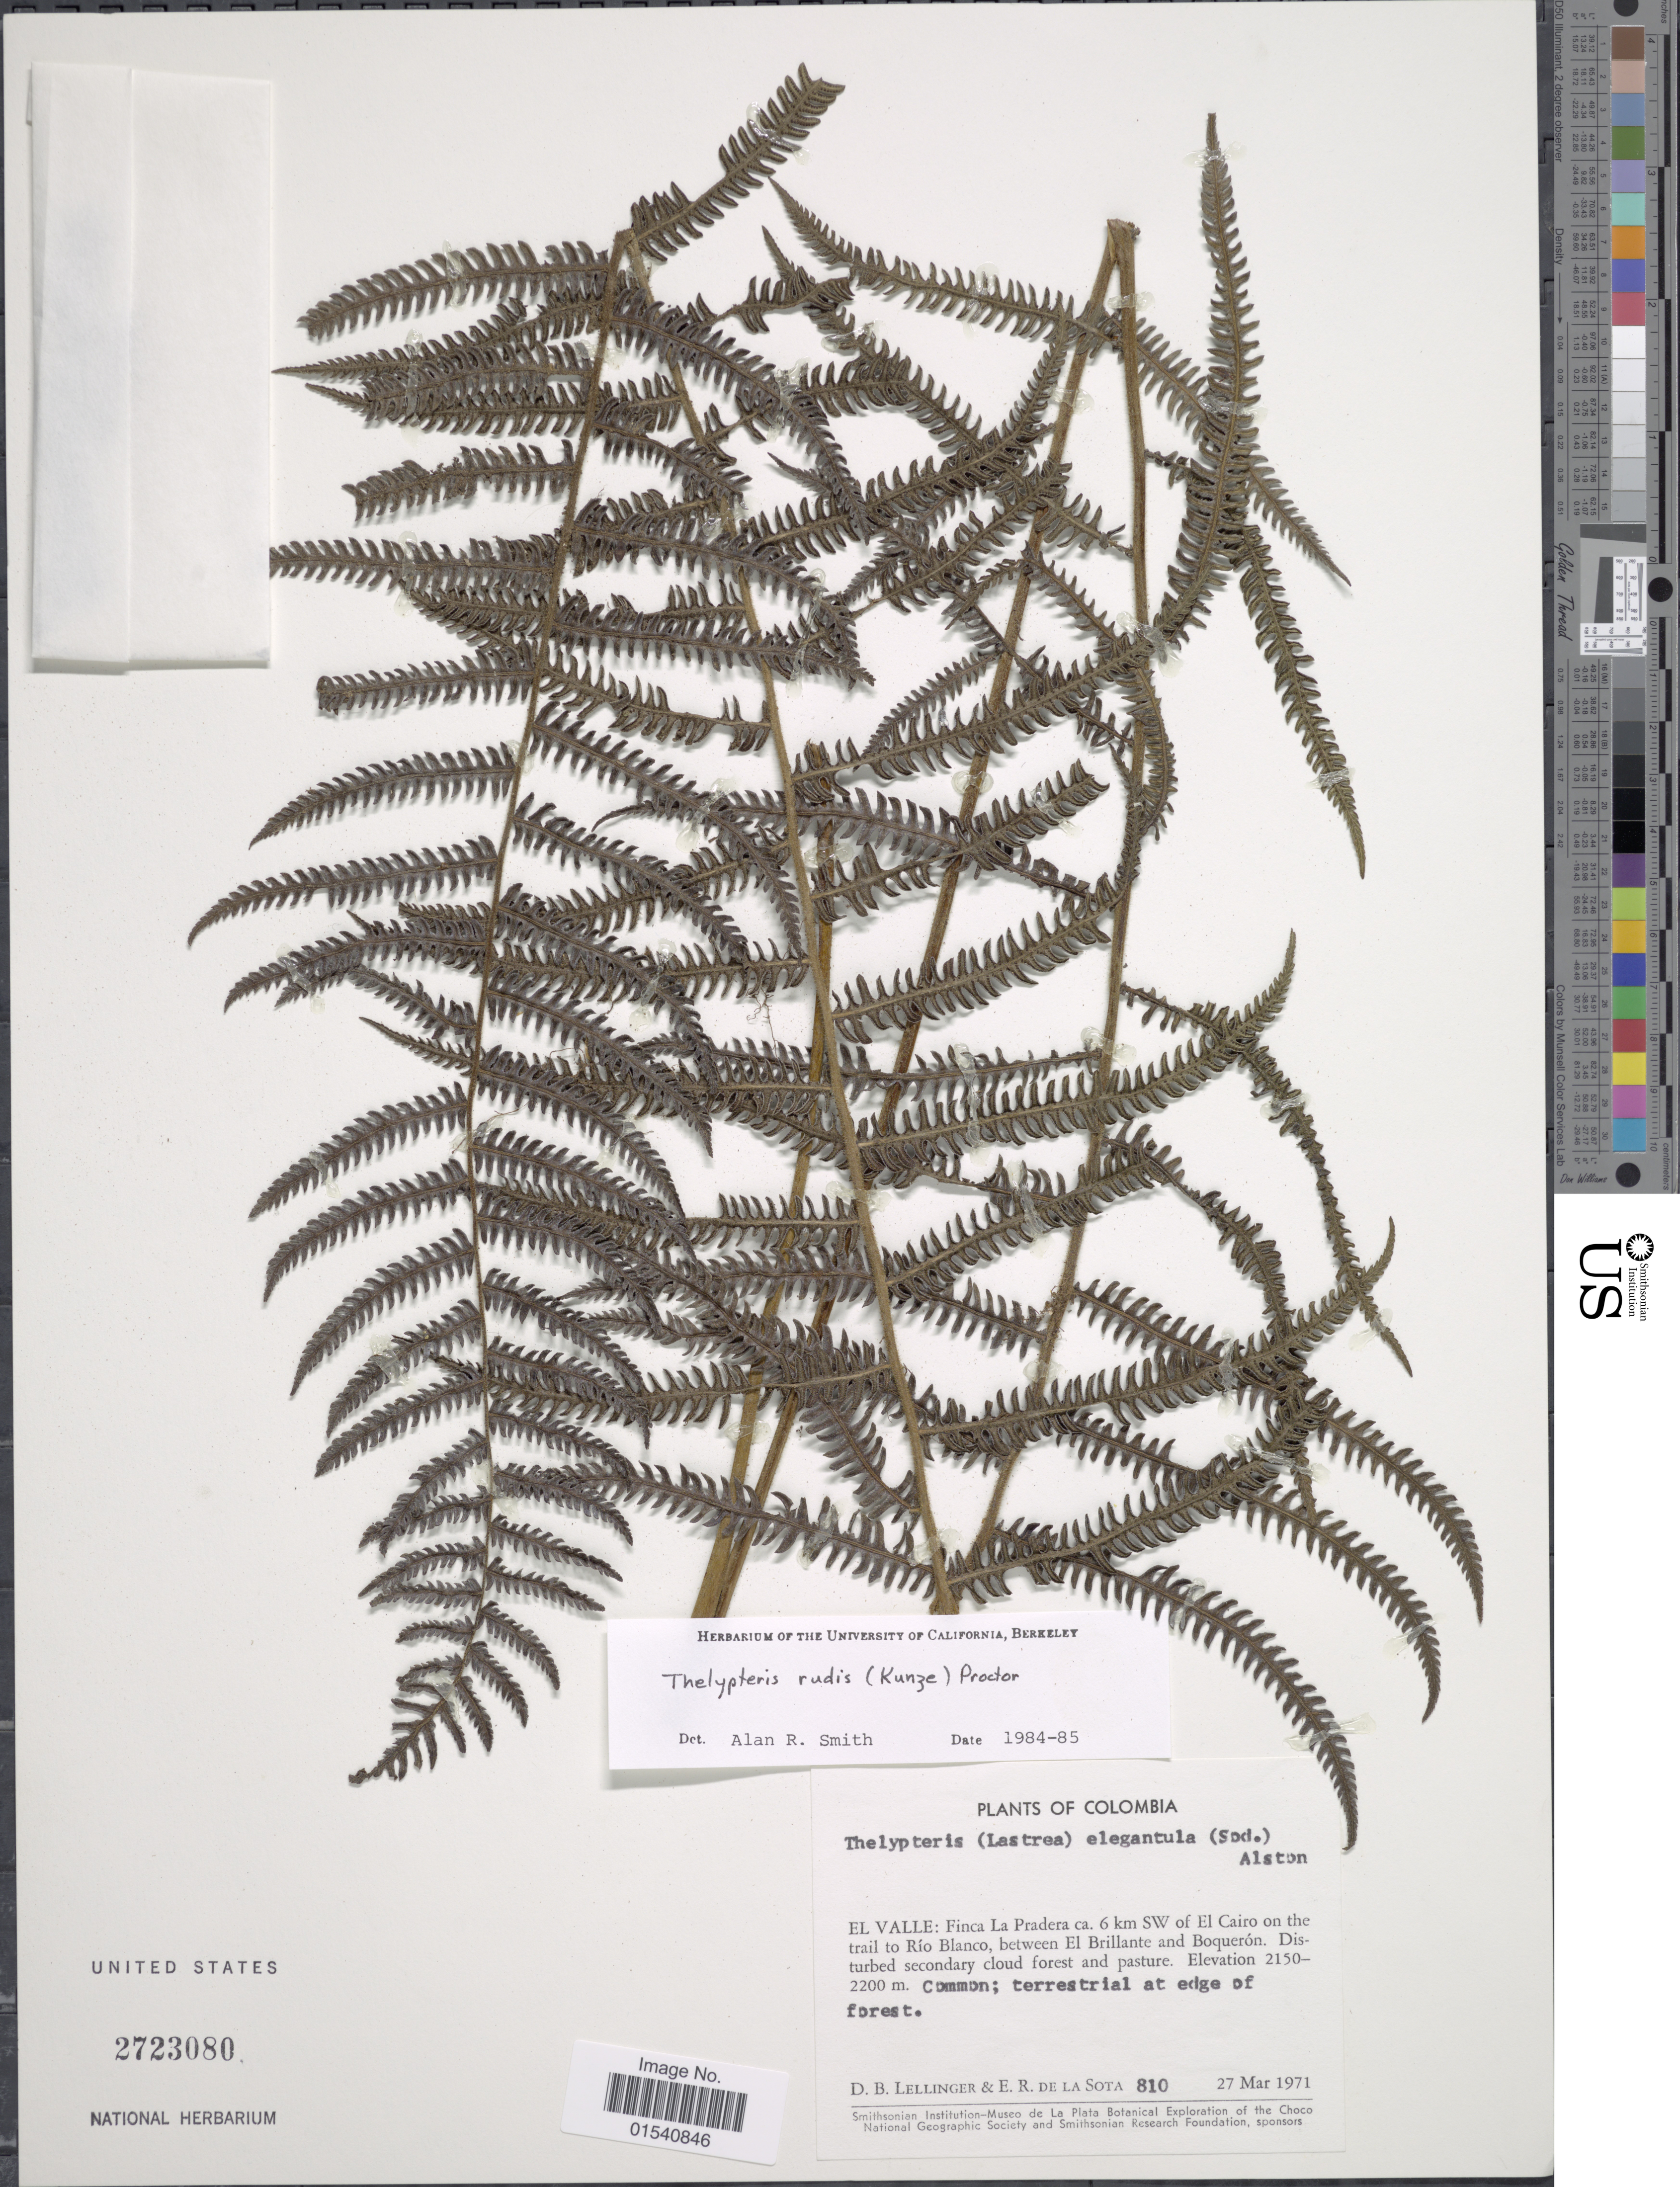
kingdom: Plantae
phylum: Tracheophyta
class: Polypodiopsida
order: Polypodiales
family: Thelypteridaceae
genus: Amauropelta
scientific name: Amauropelta rudis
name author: (Kunze) Pic. Serm.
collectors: D. B. Lellinger & E. R. de la Sota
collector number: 810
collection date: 1971-03-27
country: Colombia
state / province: Valle del Cauca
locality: El Valle: Finca La Pradera ca. 6 km SW of El Cairo on the trail to Río Blanco, between El Brillante and Boquerón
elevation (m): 2150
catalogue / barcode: US 2723080